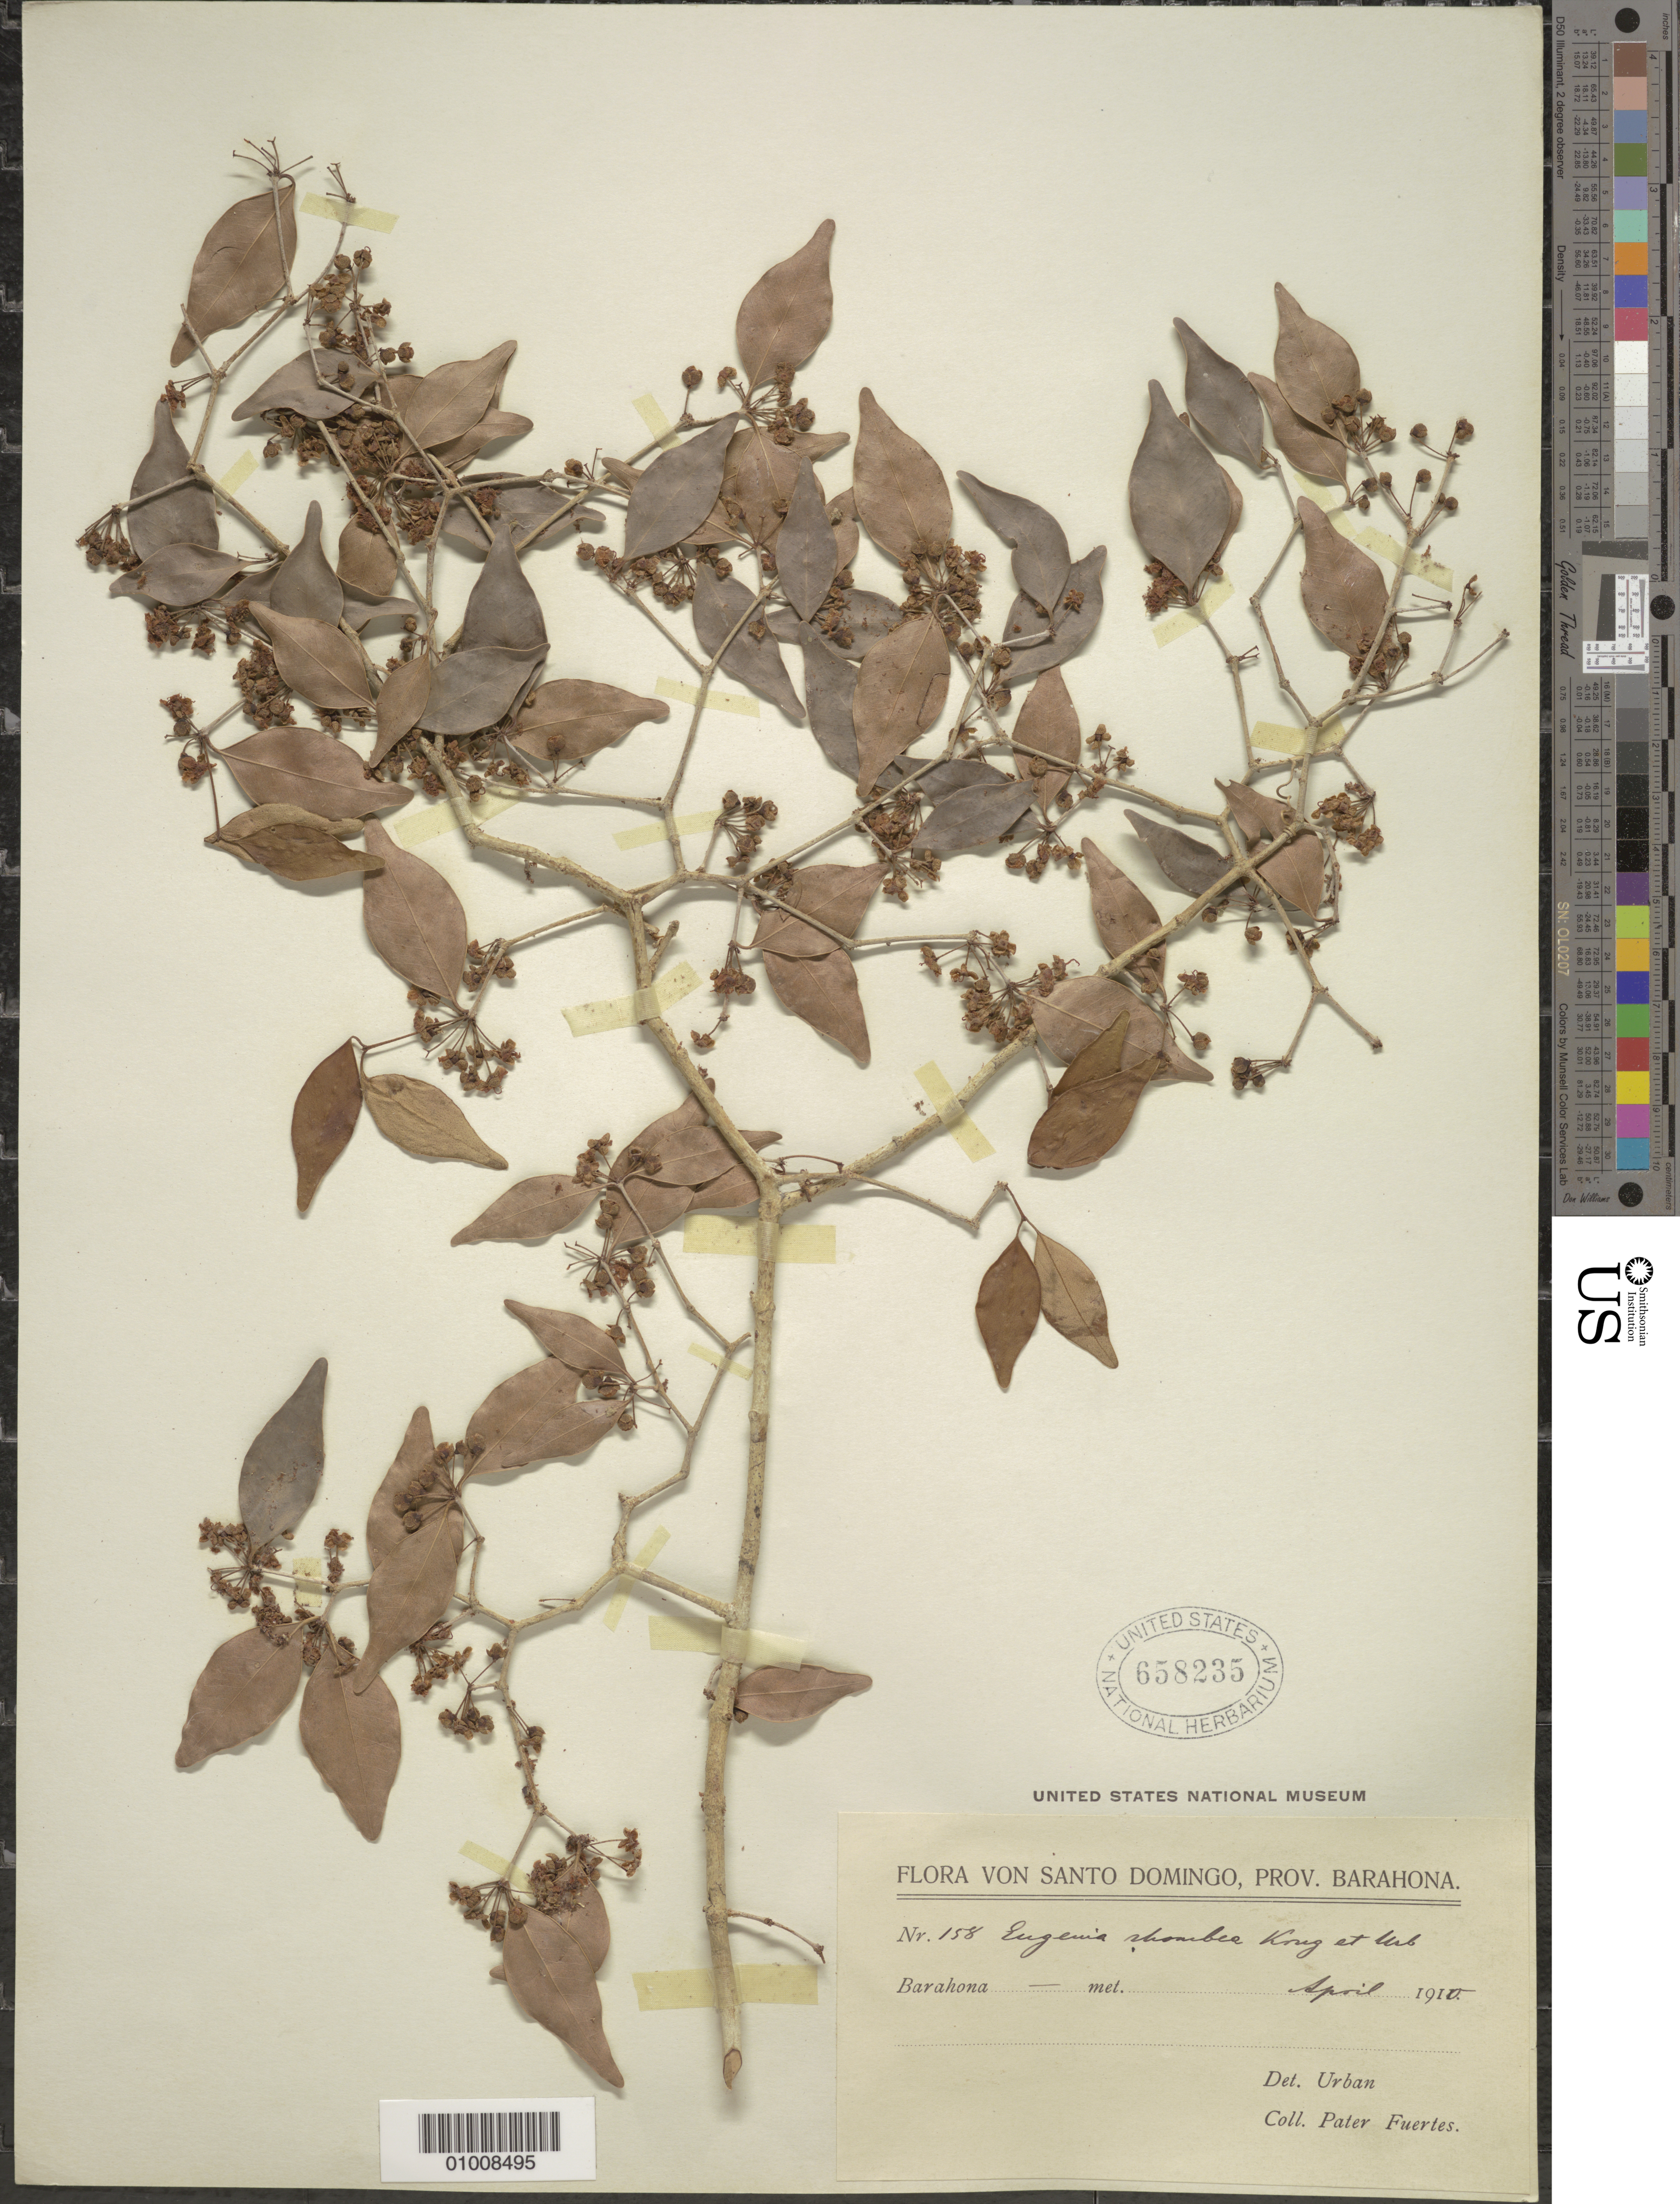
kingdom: Plantae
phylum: Tracheophyta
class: Magnoliopsida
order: Myrtales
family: Myrtaceae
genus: Eugenia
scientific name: Eugenia rhombea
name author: (O. Berg) Krug & Urb.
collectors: P. Fuertes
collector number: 158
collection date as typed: Apr 1910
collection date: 1910-04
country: Dominican Republic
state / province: Barahona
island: Hispaniola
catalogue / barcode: US 658235